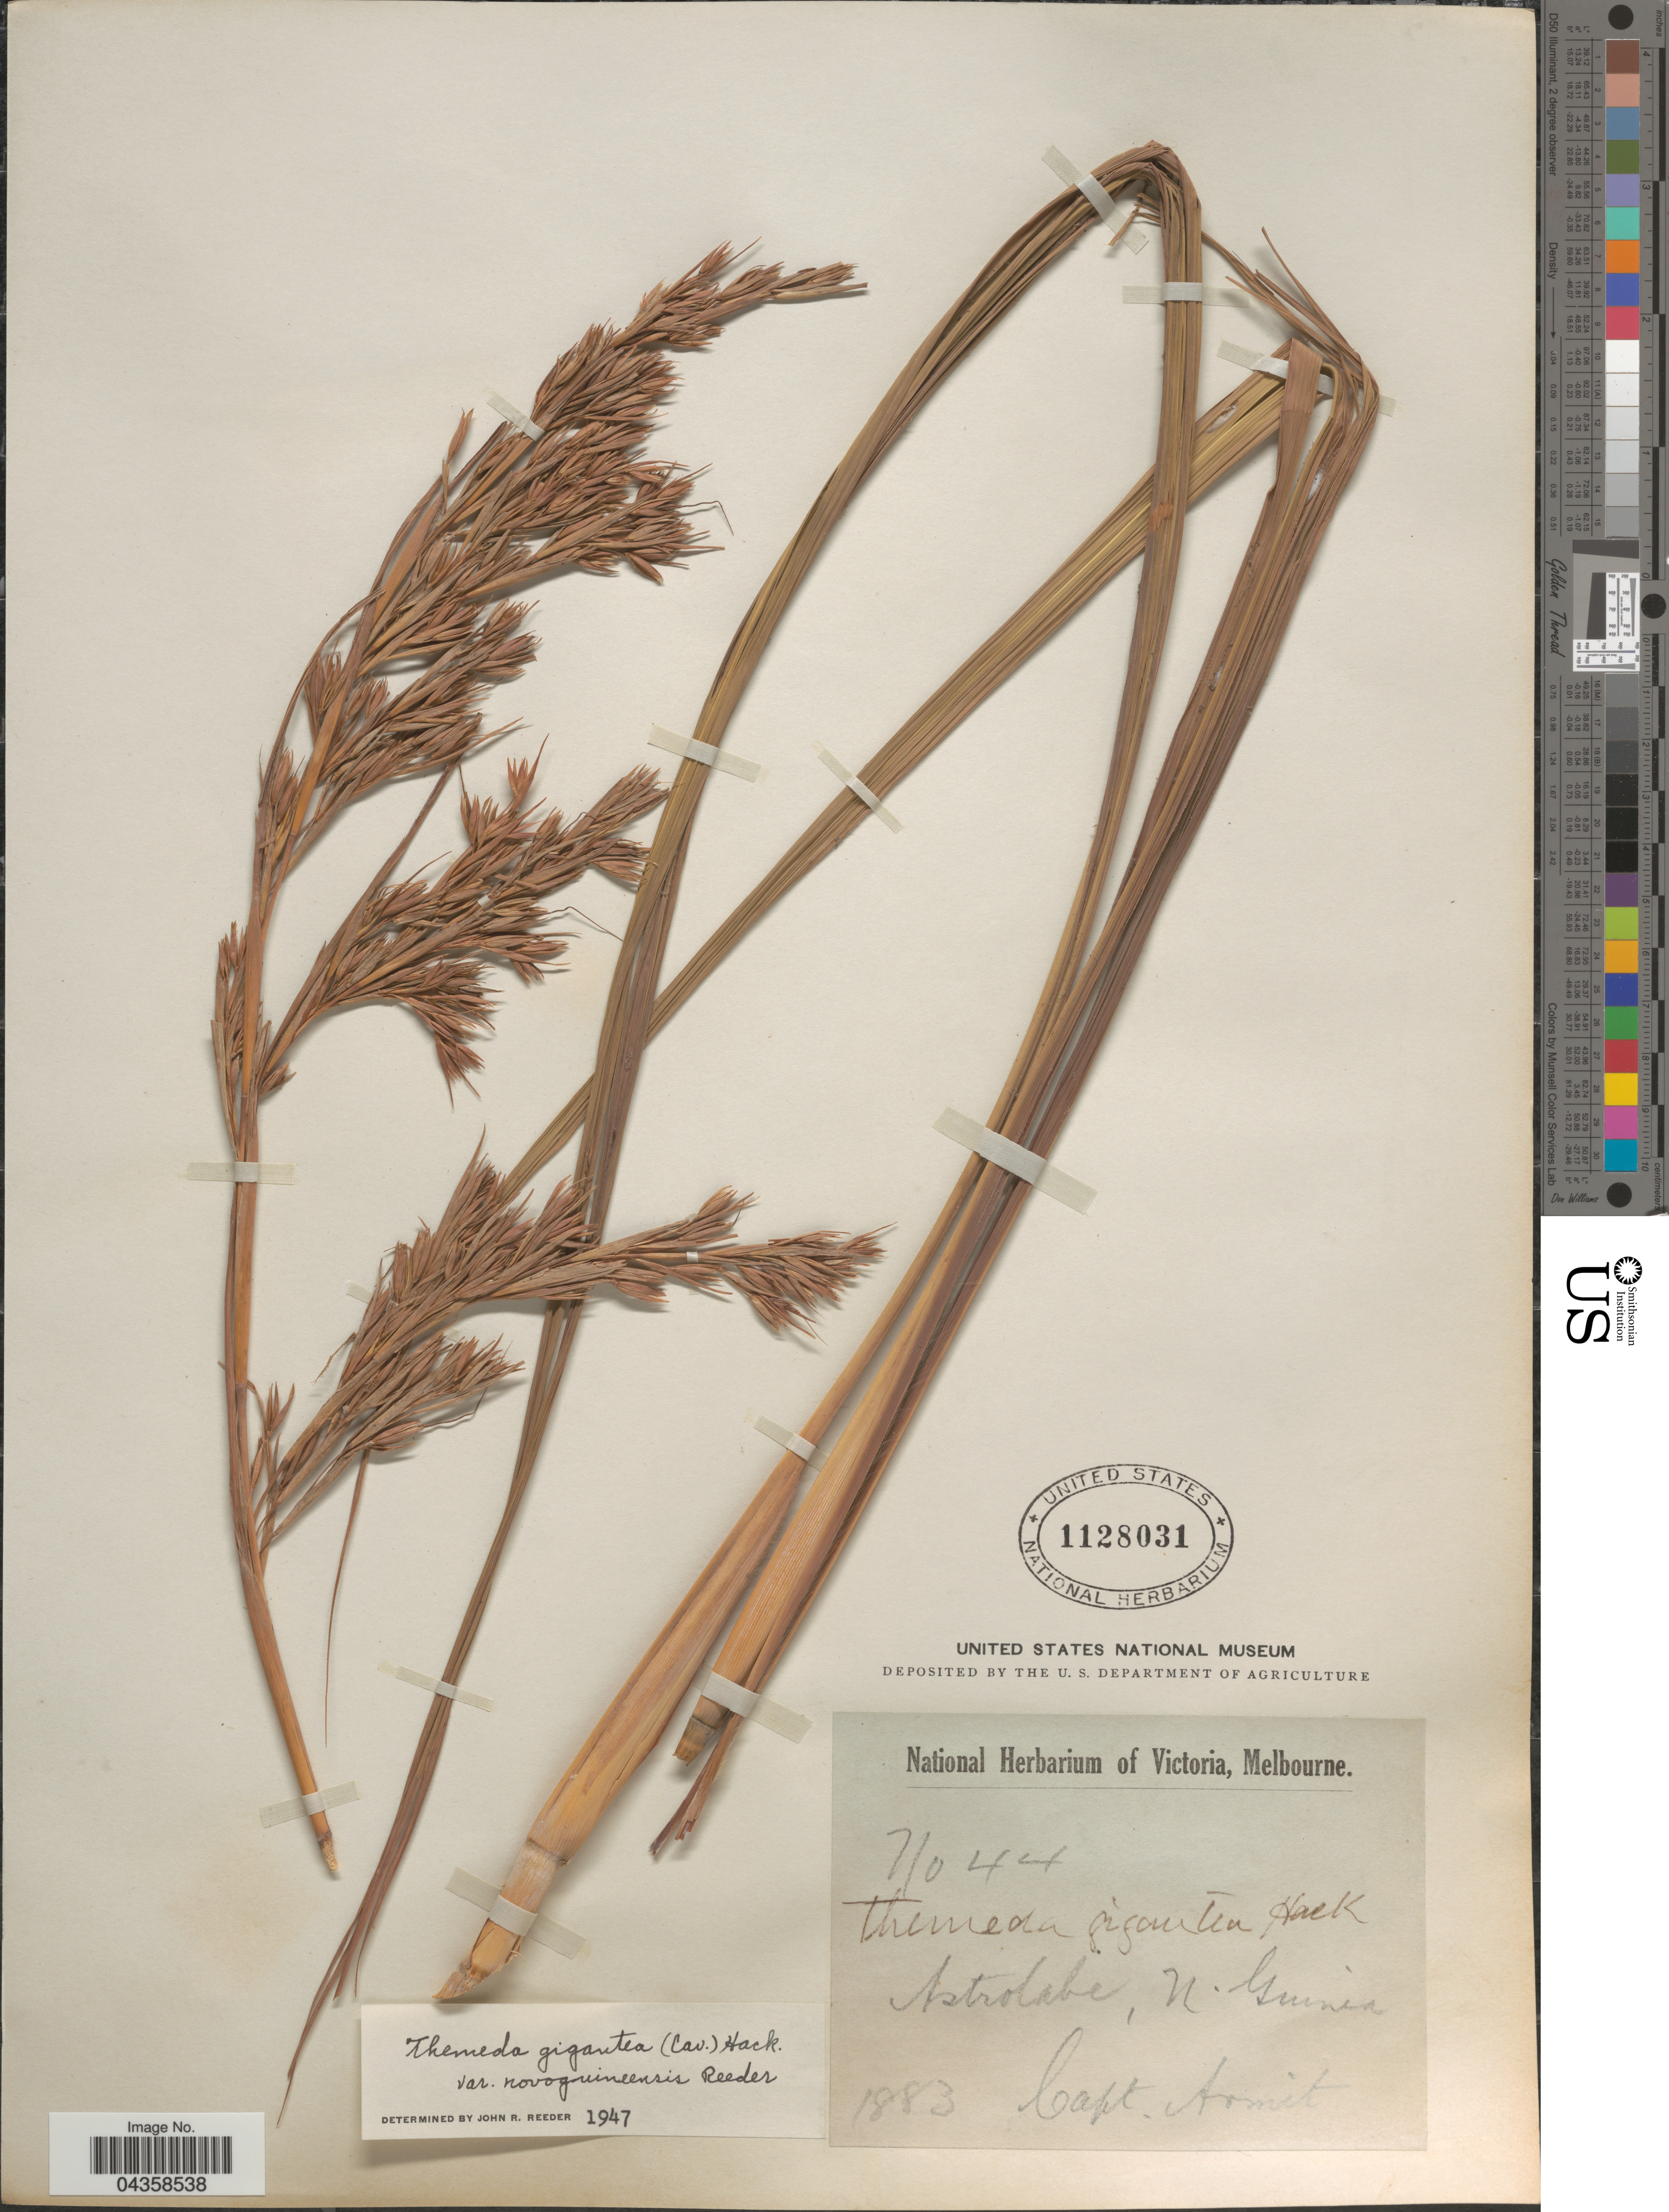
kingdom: Plantae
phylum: Tracheophyta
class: Liliopsida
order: Poales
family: Poaceae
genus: Themeda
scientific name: Themeda gigantea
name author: Hack.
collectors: Armit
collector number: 44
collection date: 1883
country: Papua New Guinea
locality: Astrolabe, N. Guinea.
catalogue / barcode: US 1128031